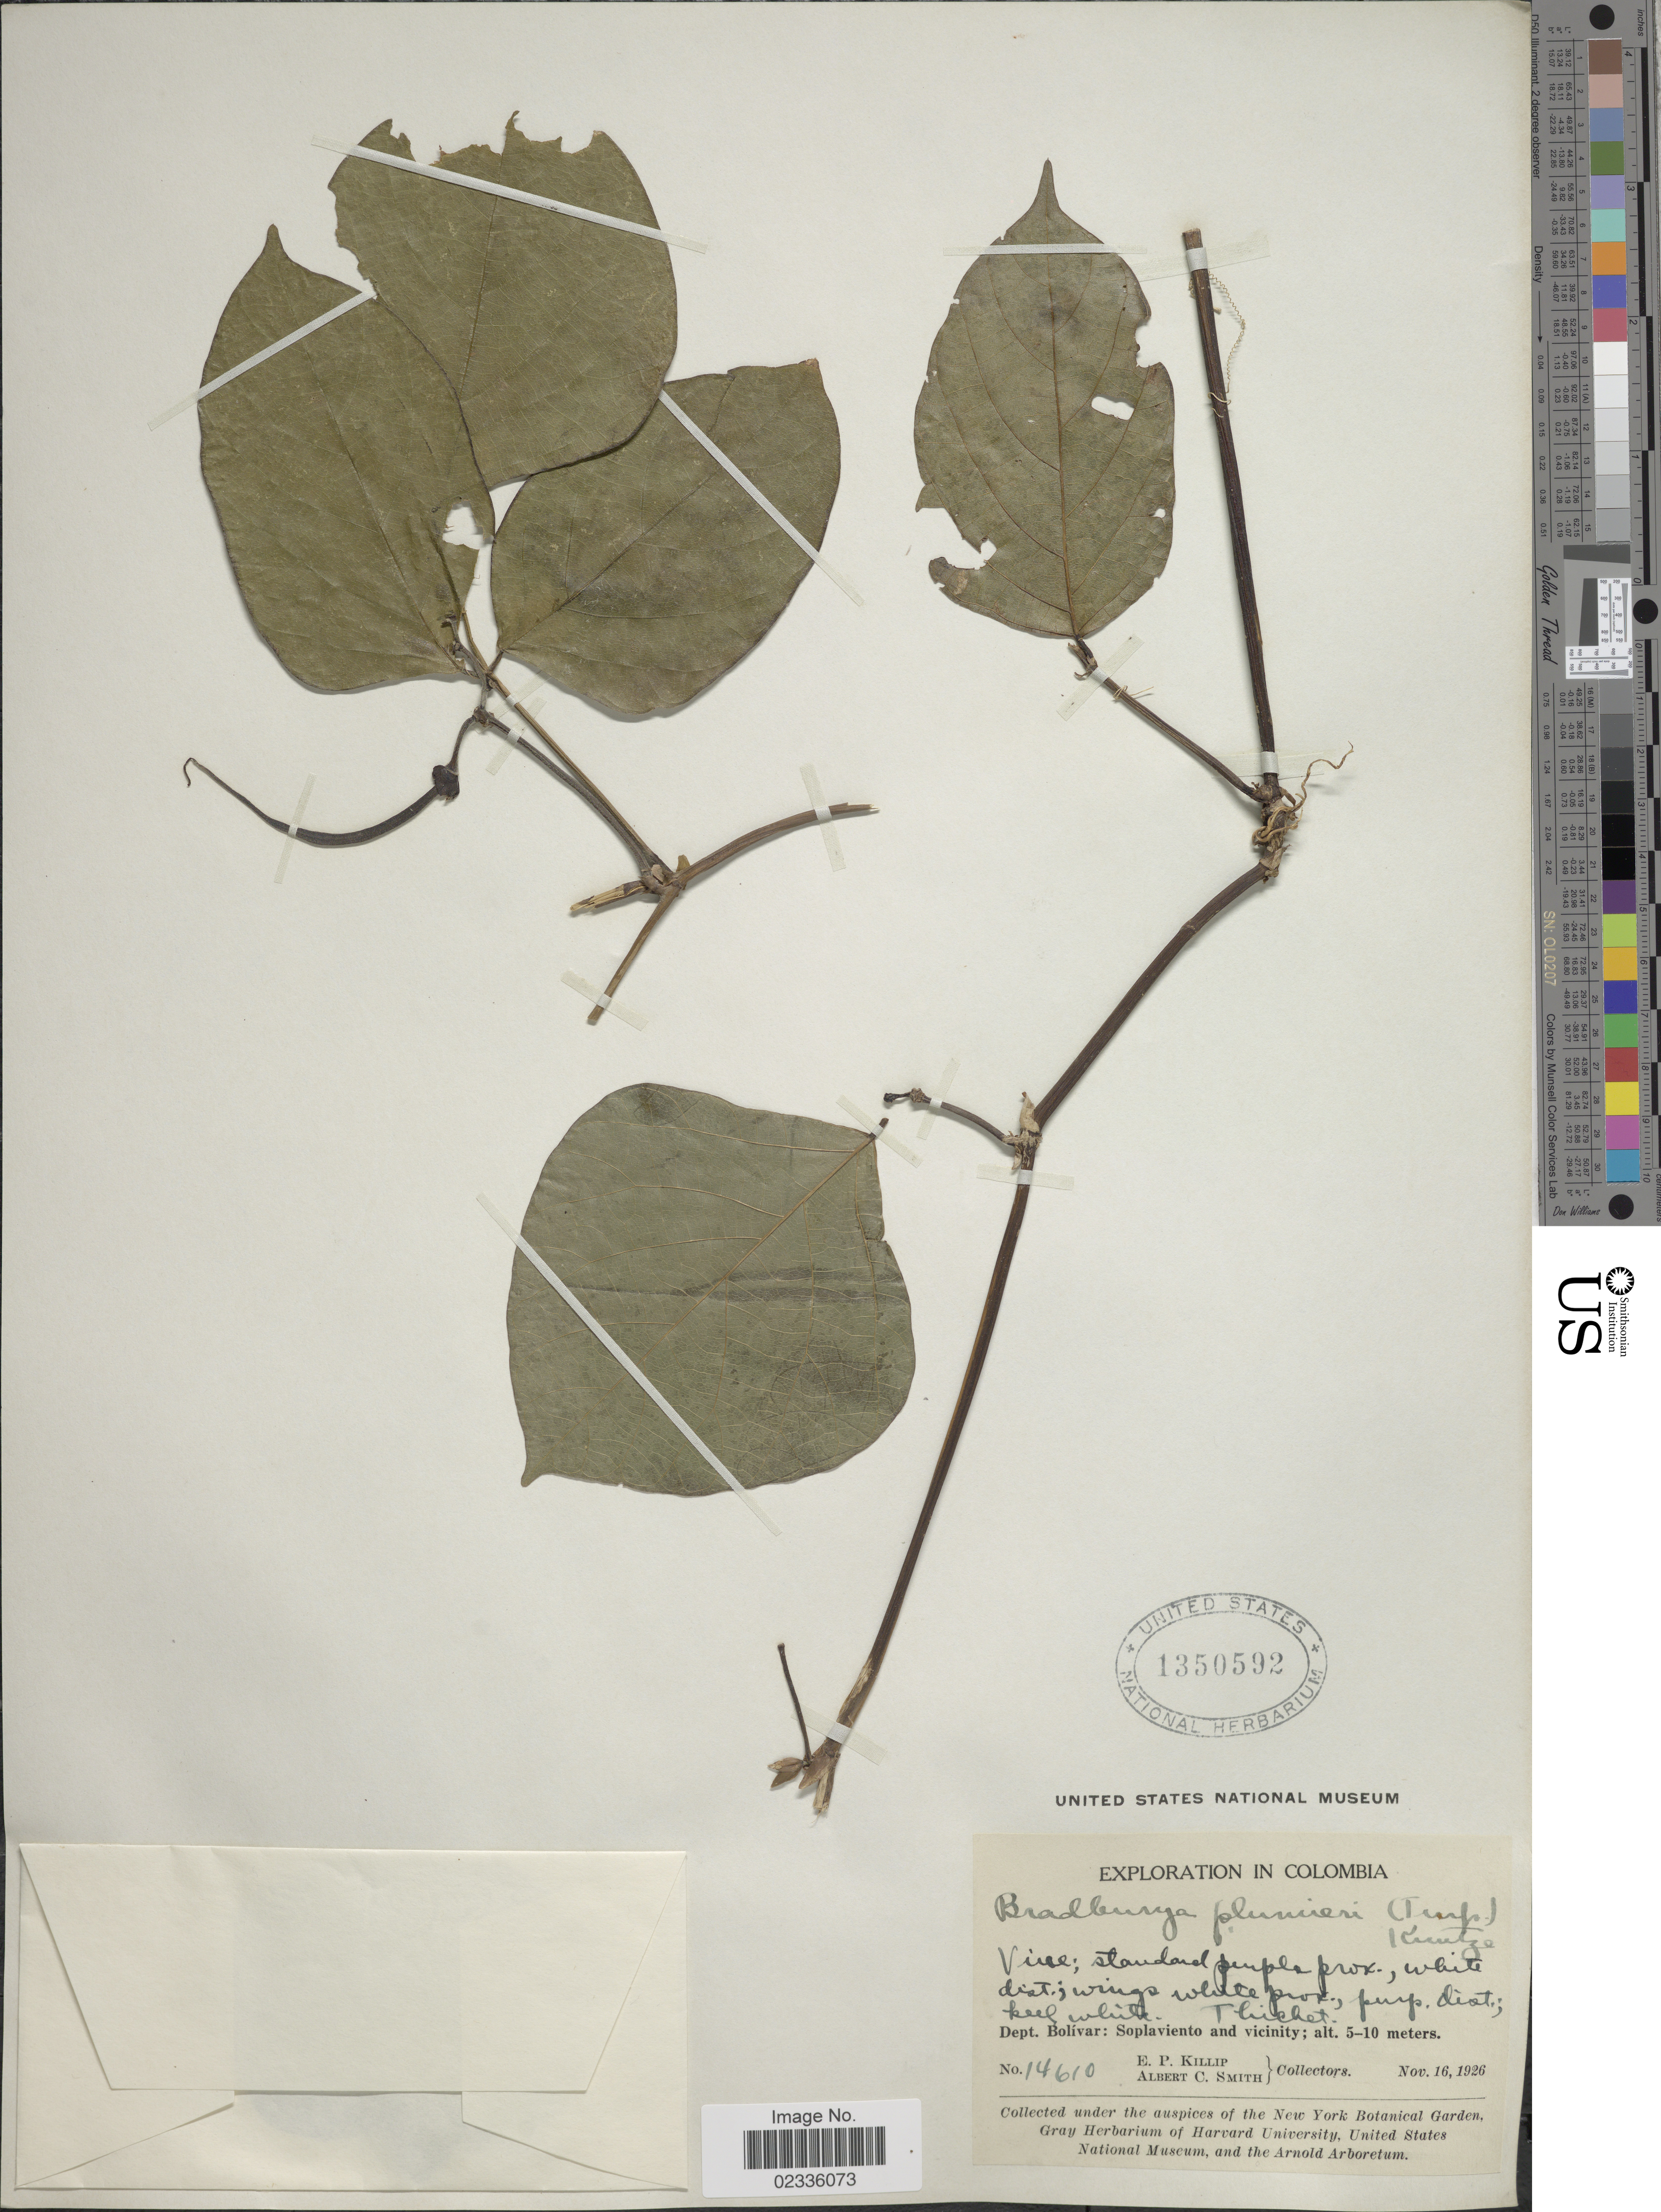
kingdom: Plantae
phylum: Tracheophyta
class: Magnoliopsida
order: Fabales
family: Fabaceae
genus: Centrosema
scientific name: Centrosema plumieri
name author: (Turpin ex Pers.) Benth.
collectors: E. P. Killip & A. C. Smith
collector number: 14610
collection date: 1926-11-16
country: Colombia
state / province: Bolívar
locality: Dept. Bolivar: Soplaviento And Vicinity.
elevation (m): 5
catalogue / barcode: US 1350592